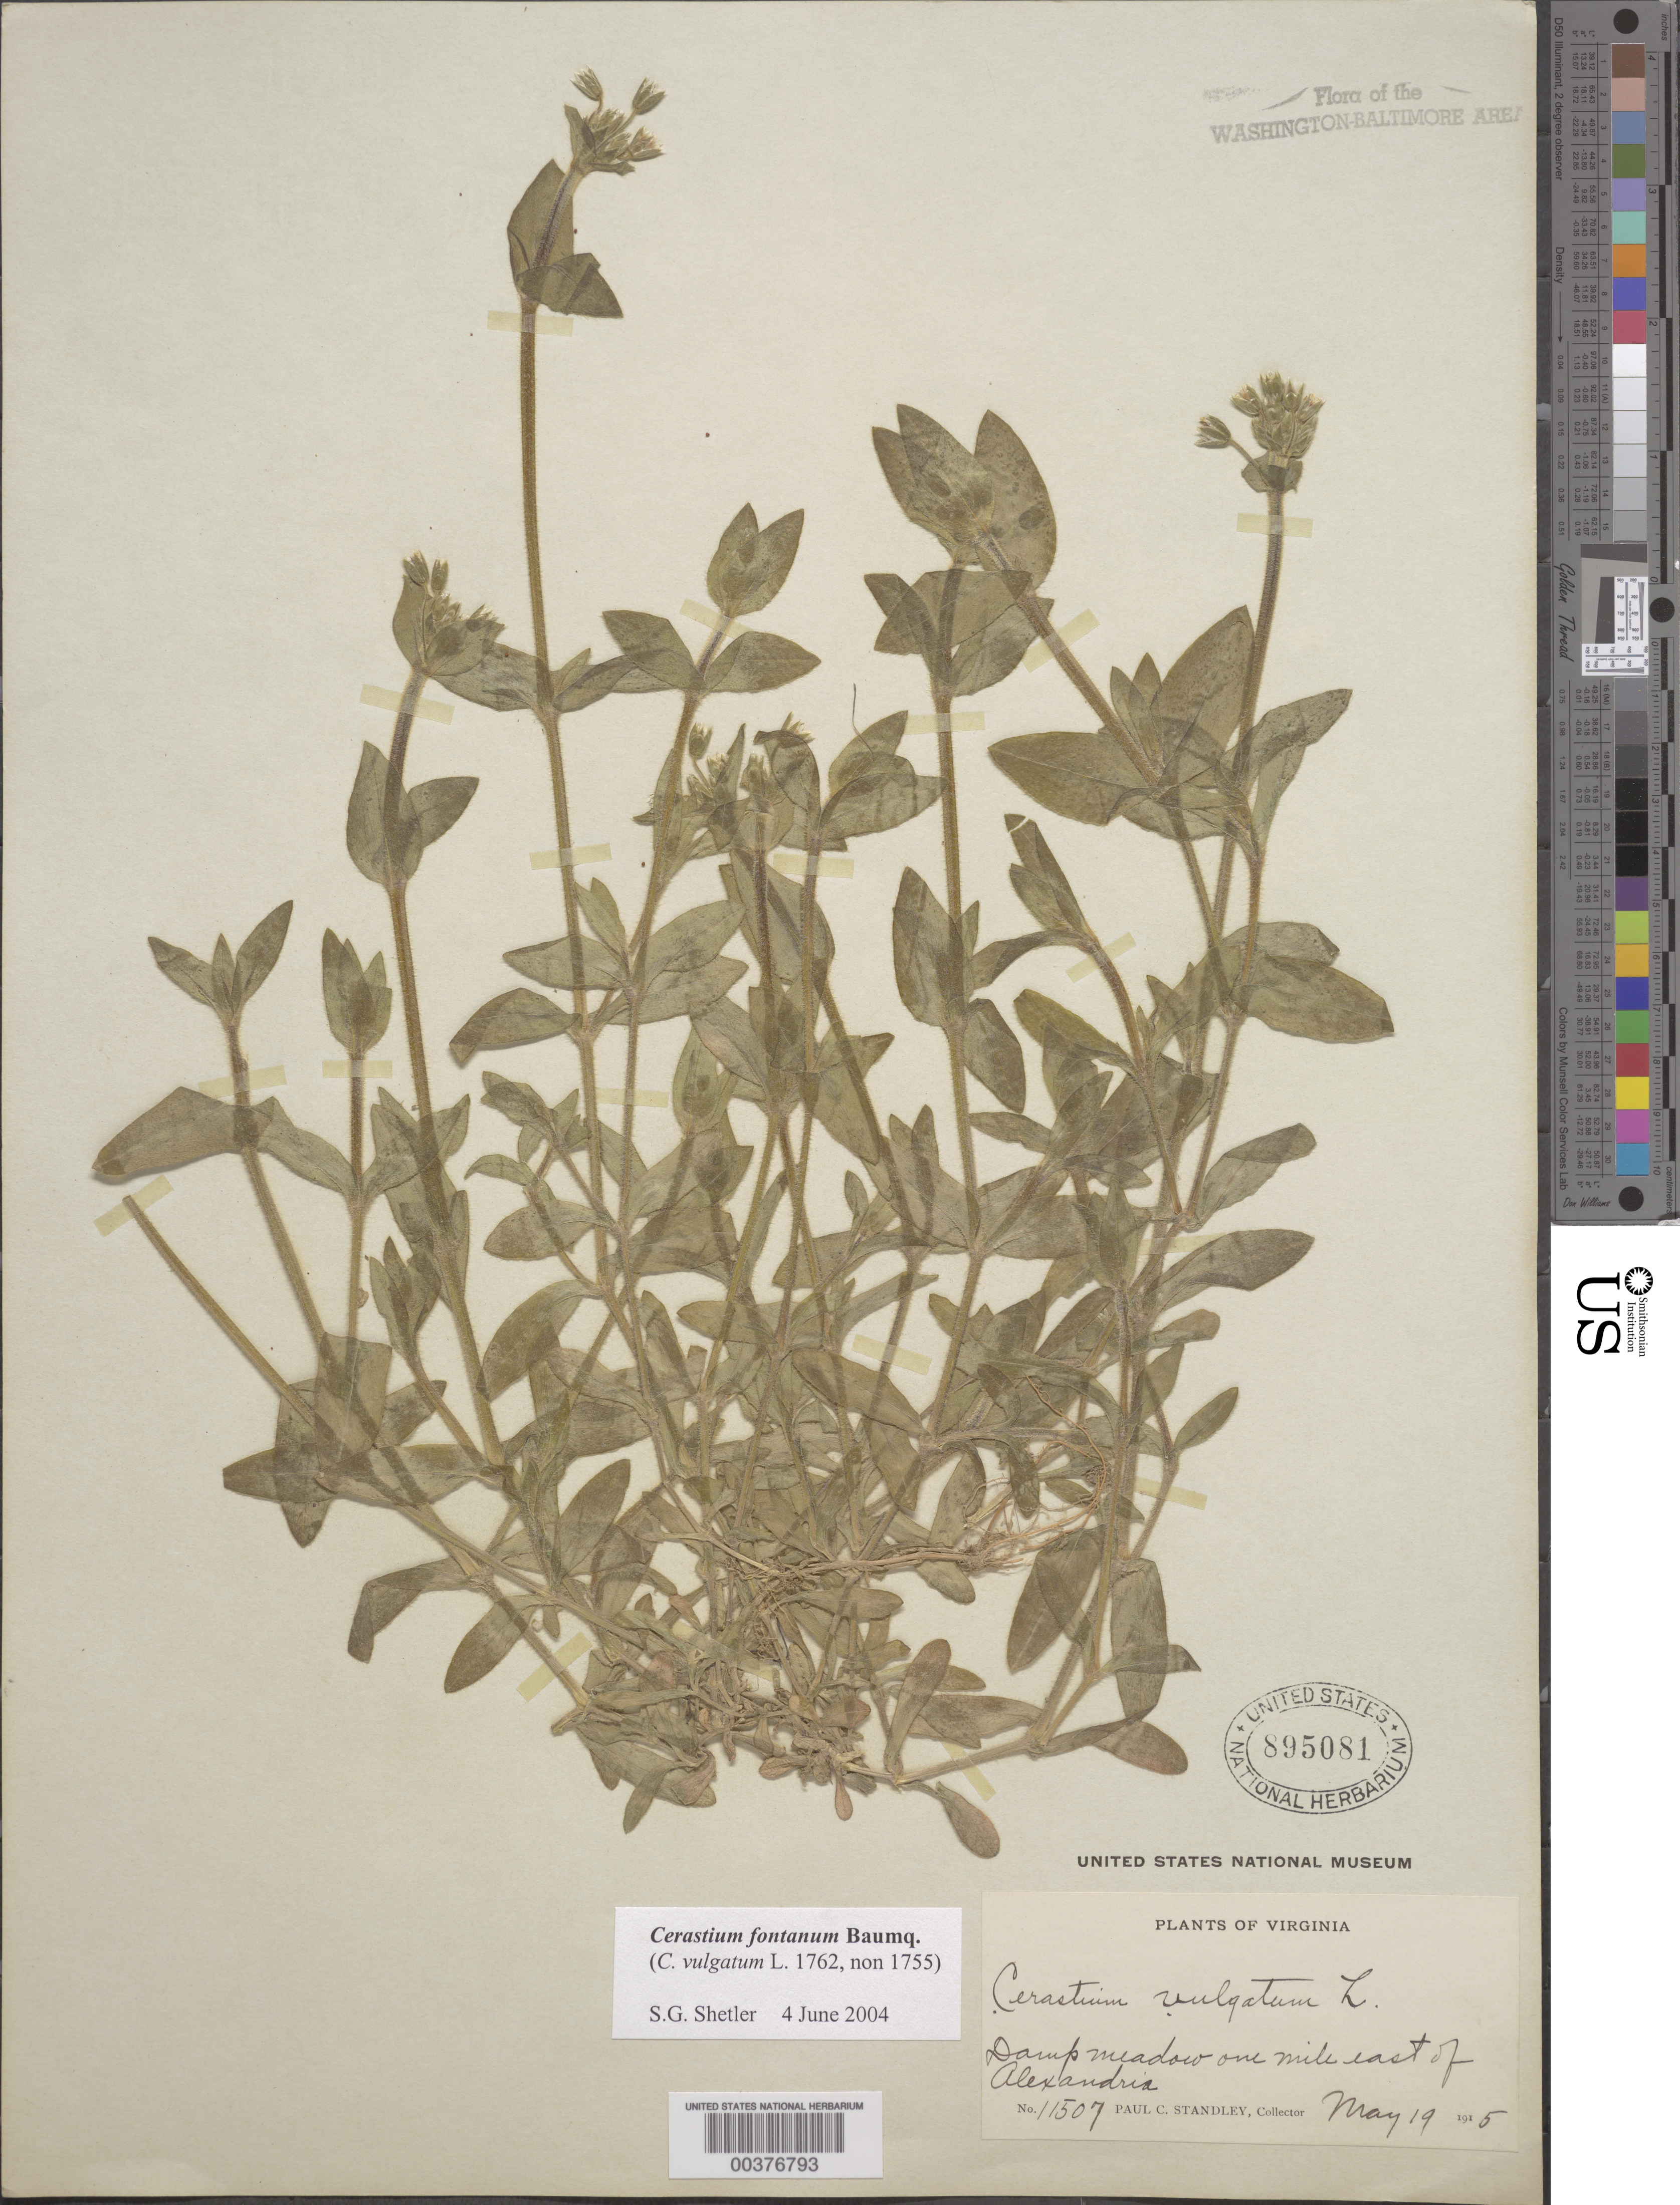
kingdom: Plantae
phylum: Tracheophyta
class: Magnoliopsida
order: Caryophyllales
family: Caryophyllaceae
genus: Cerastium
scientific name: Cerastium fontanum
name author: Baumg.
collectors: P. C. Standley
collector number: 11507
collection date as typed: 19 May 1915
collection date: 1915-05-19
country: United States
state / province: Virginia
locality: East of Alexandria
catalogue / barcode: US 895081